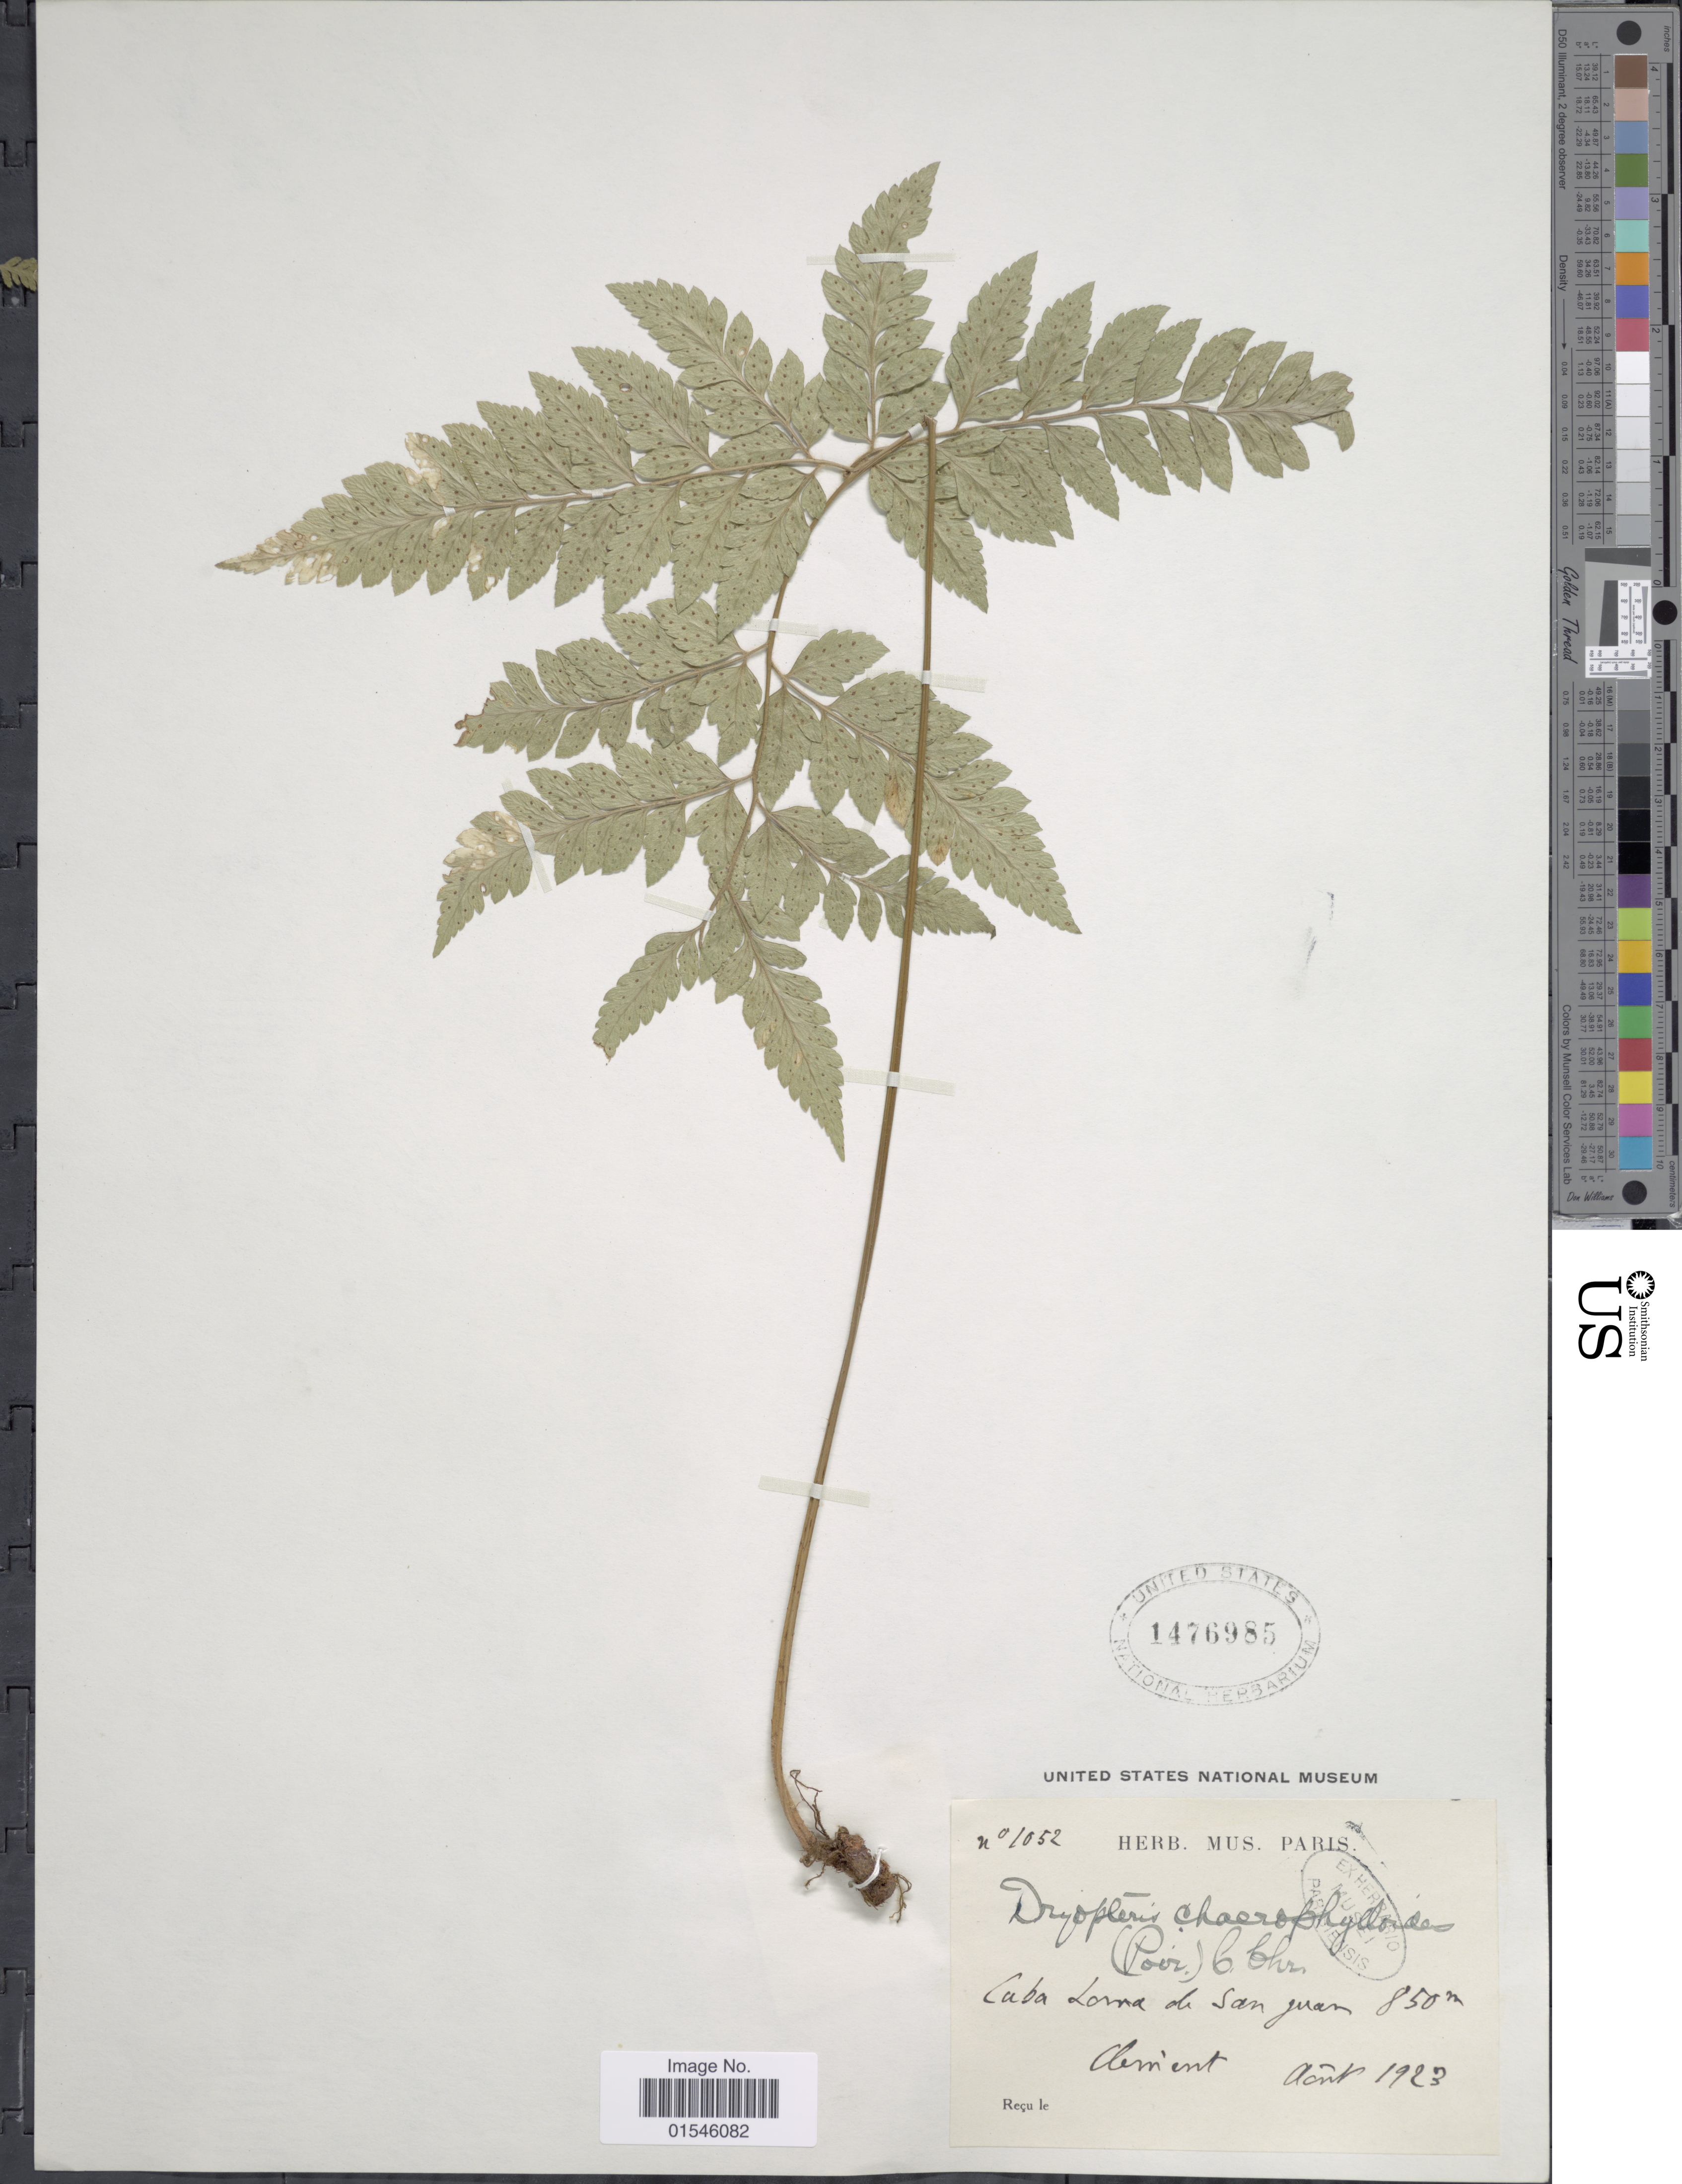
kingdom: Plantae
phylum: Tracheophyta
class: Polypodiopsida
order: Polypodiales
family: Dryopteridaceae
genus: Polystichopsis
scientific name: Polystichopsis chaerophylloides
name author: (Poir.) C.V. Morton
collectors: Clément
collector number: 1052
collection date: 1923-08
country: Cuba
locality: Loma de San Juan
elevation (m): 850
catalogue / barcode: US 1476985